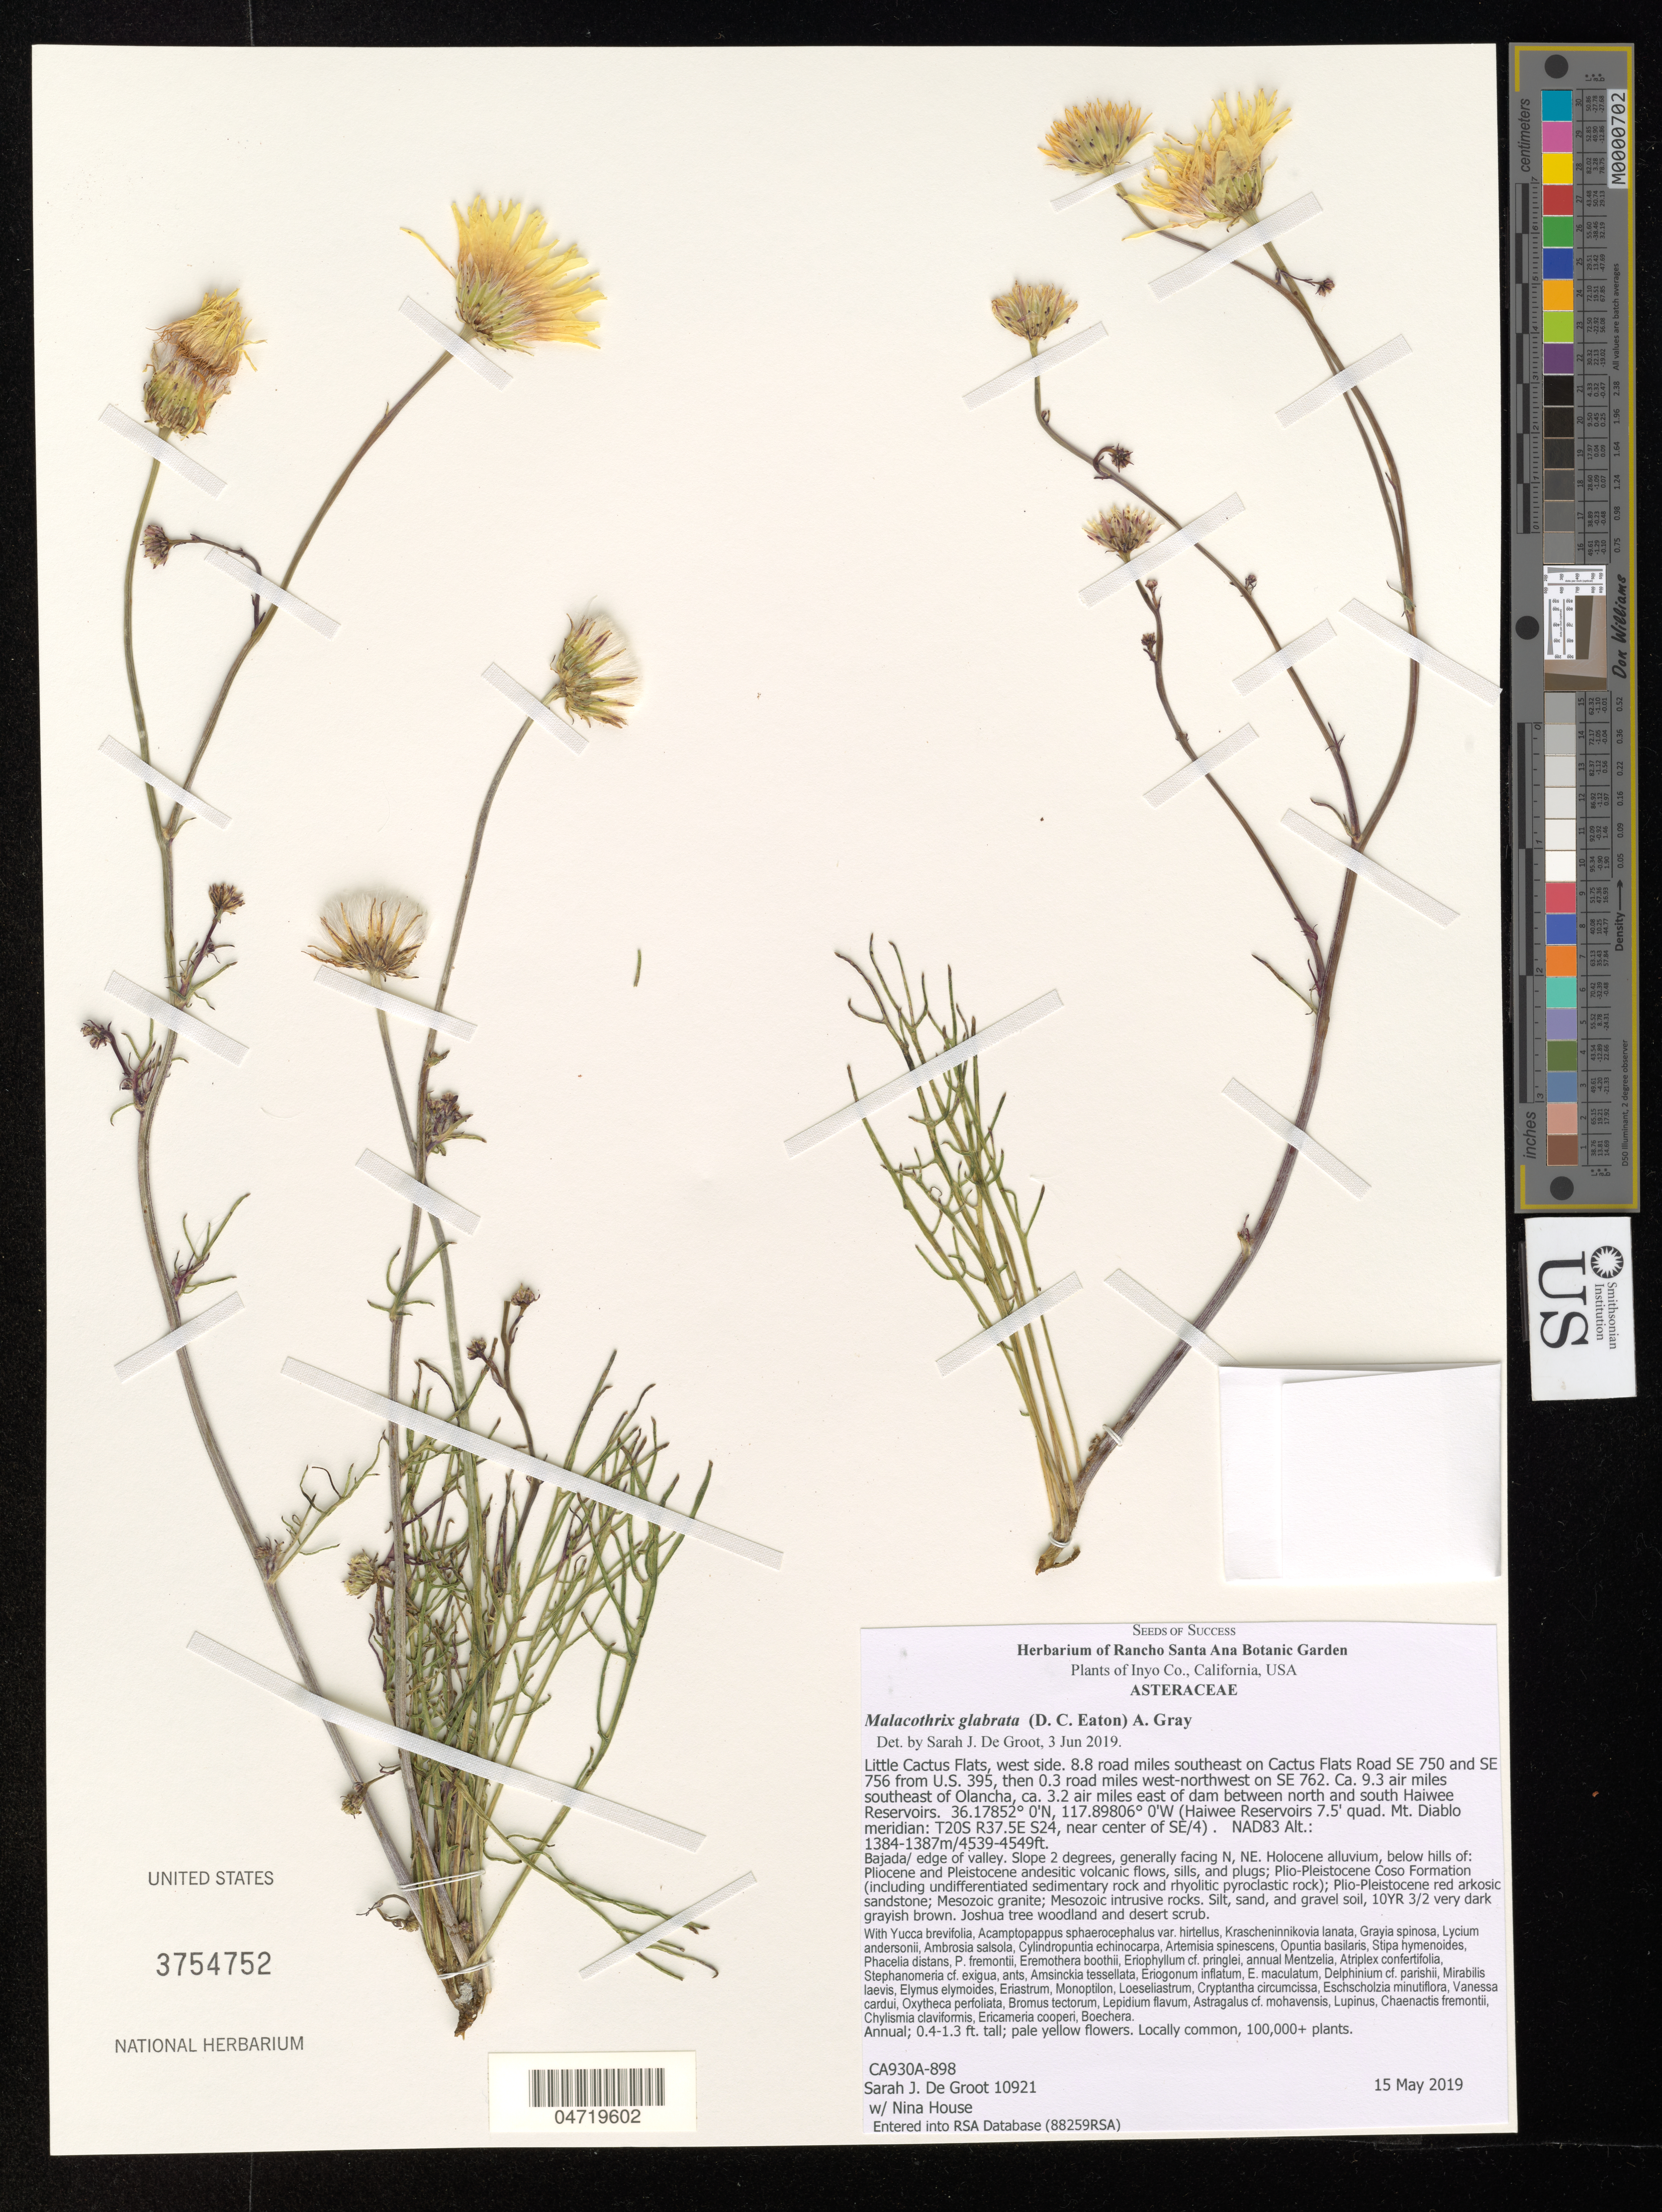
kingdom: Plantae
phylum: Tracheophyta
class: Magnoliopsida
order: Asterales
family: Asteraceae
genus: Malacothrix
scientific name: Malacothrix glabrata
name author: (A. Gray ex D.C. Eaton) A. Gray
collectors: S. De Groot & N. House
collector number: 10921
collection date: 2019-05-15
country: United States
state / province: California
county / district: Inyo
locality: Inyo Co. Little Cactus Flats, west side. 8.8 road miles southeast on Cactus Flats Road SE 750 and SE 756 from U.S. 395, then 0.3 road miles west-northwest on SE 762. Ca. 9.3 air miles southeast of Olancha, ca. 3.2 air miles east of dam between north and south Haiwee Reservoirs. (Haiwee Reservoirs 7.5' quad. Mt. Diablo meridian: T20S R37.5E S24, near center of SE/4). NAD83.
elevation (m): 1384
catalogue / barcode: US 3754752